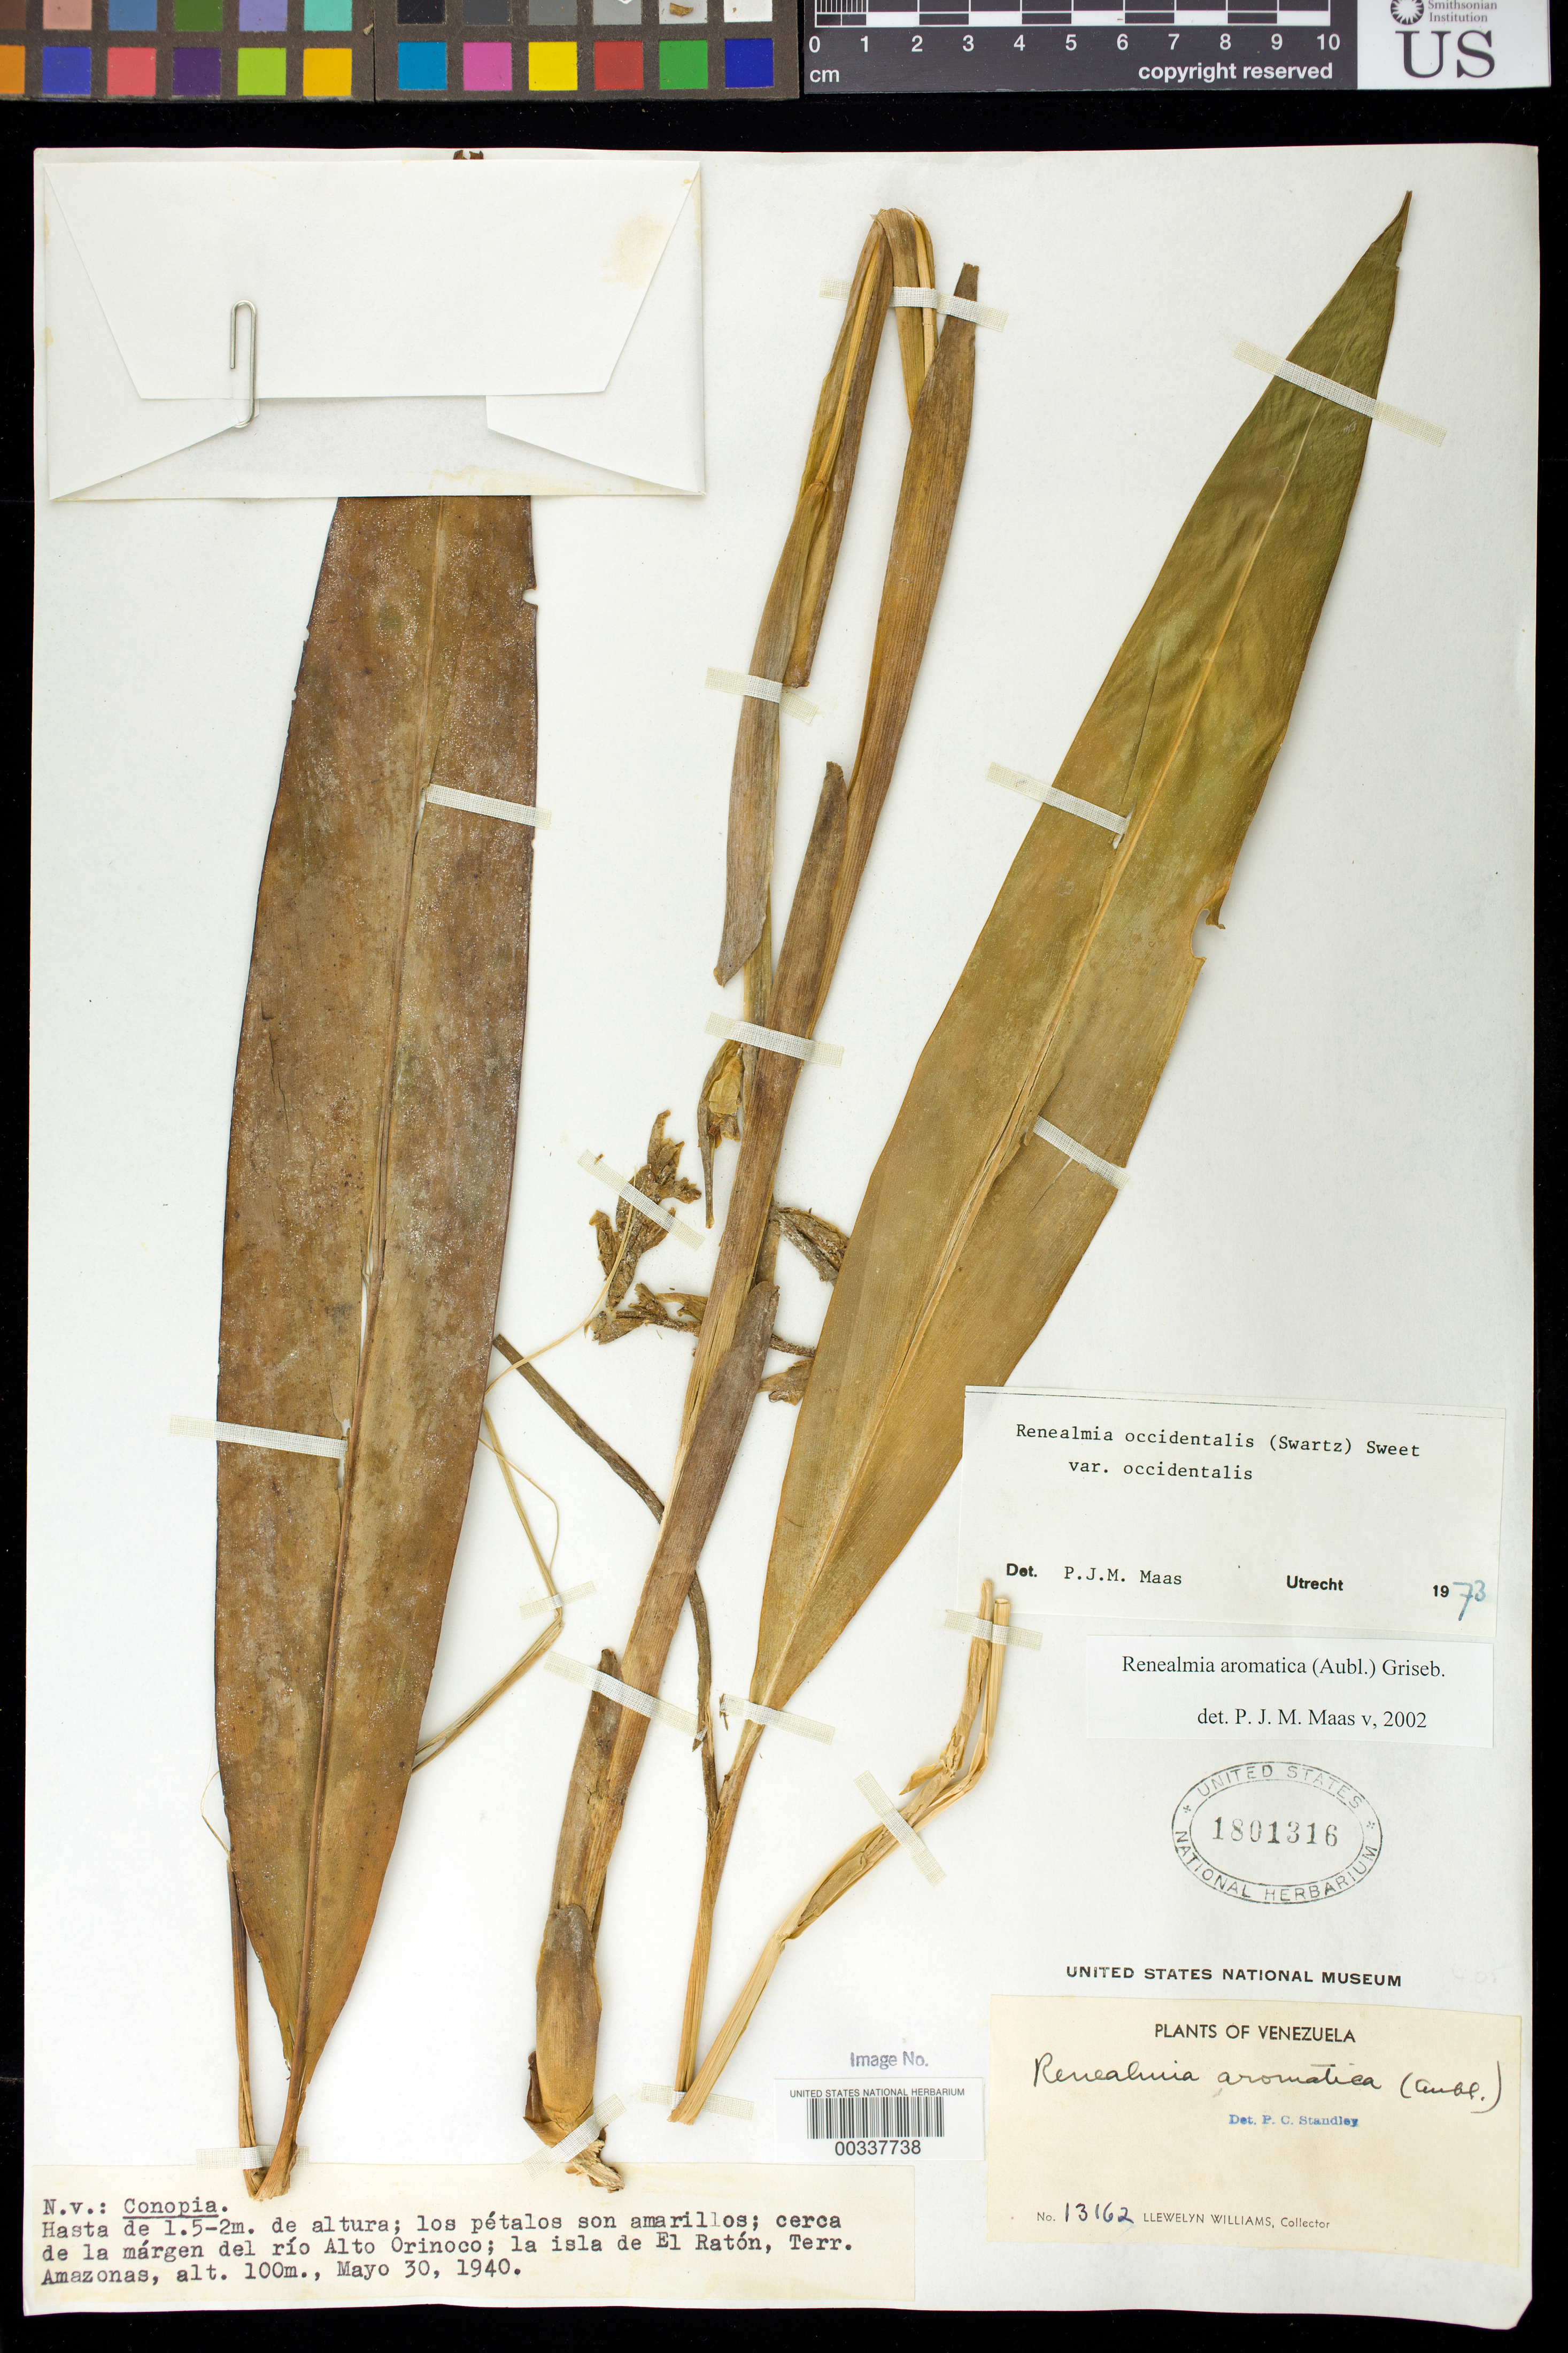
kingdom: Plantae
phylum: Tracheophyta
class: Liliopsida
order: Zingiberales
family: Zingiberaceae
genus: Renealmia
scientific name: Renealmia aromatica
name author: (Aubl.) Griseb.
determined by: Maas, Paul J. M.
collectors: Ll. Williams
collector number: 13162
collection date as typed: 30 May 1940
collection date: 1940-05-30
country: Venezuela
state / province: Amazonas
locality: Cerca de la margen del rio alto orinoco; la isla de el raton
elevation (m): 100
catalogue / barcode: US 1801316